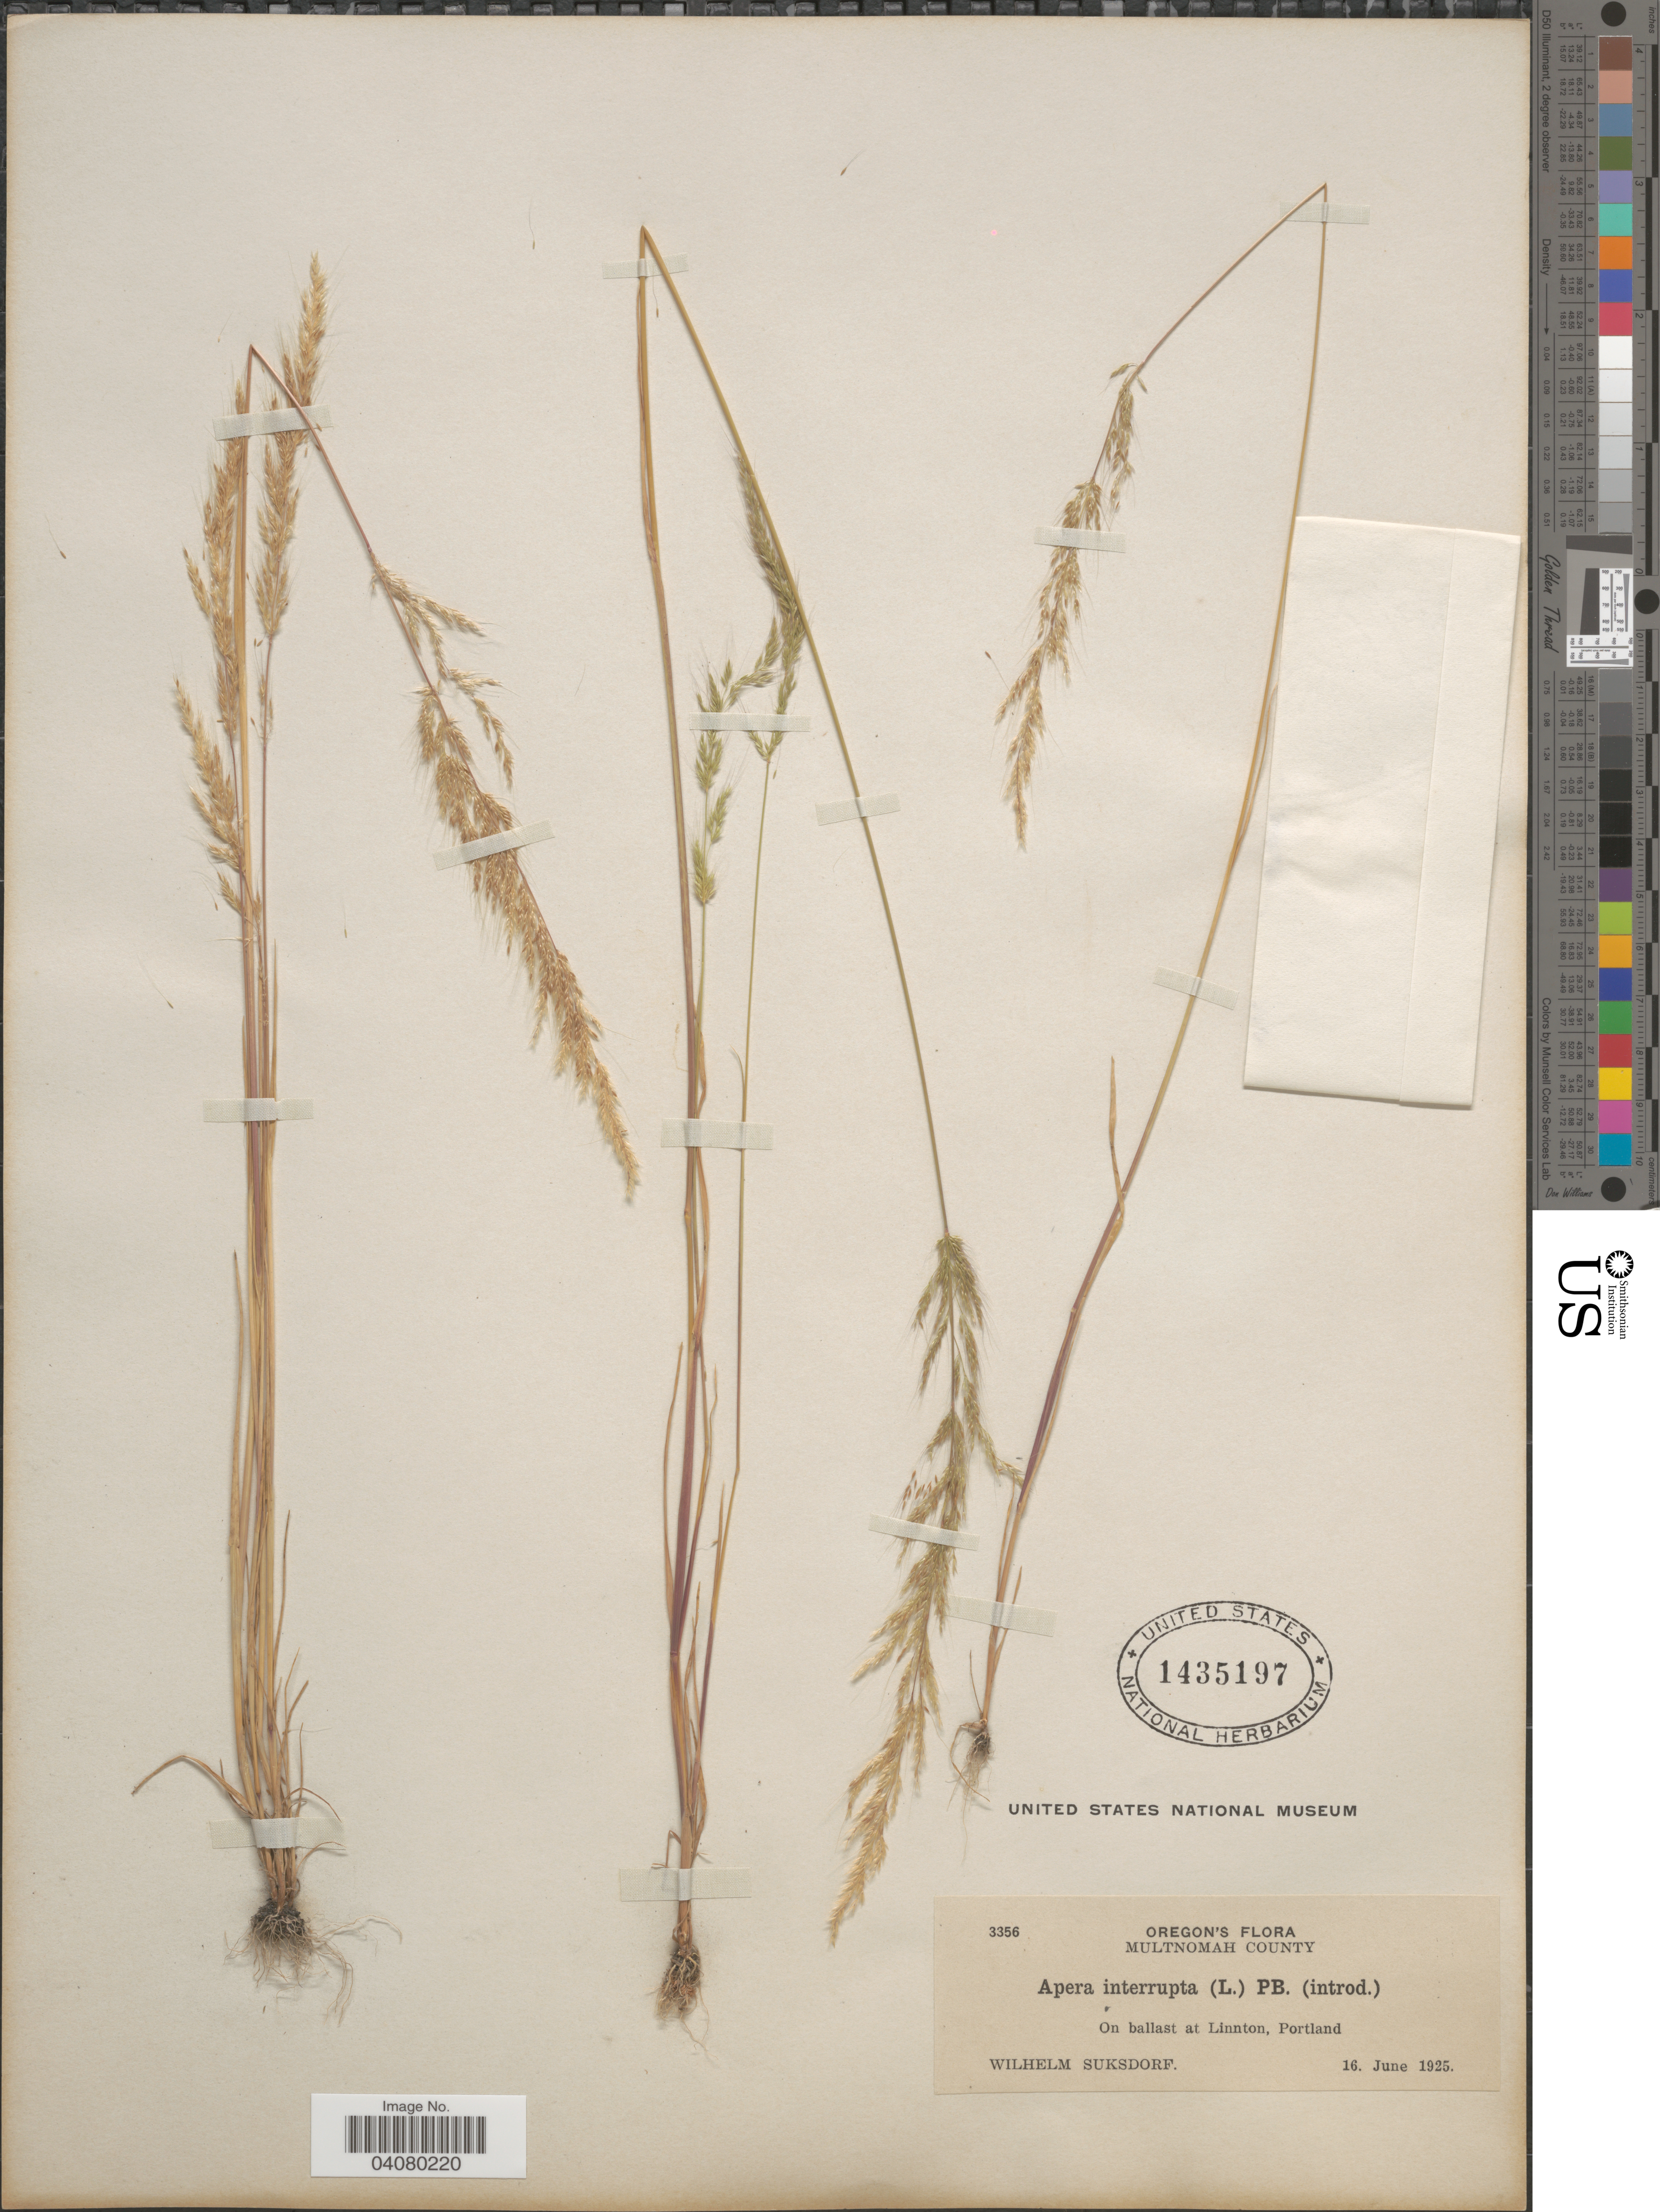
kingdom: Plantae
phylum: Tracheophyta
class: Liliopsida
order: Poales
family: Poaceae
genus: Apera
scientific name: Apera interrupta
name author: (L.) P. Beauv.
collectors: W. N. Suksdorf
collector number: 3356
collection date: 1925-06-16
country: United States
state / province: Oregon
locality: Multnomah County. On ballast at Linnton, Portland.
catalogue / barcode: US 1435197